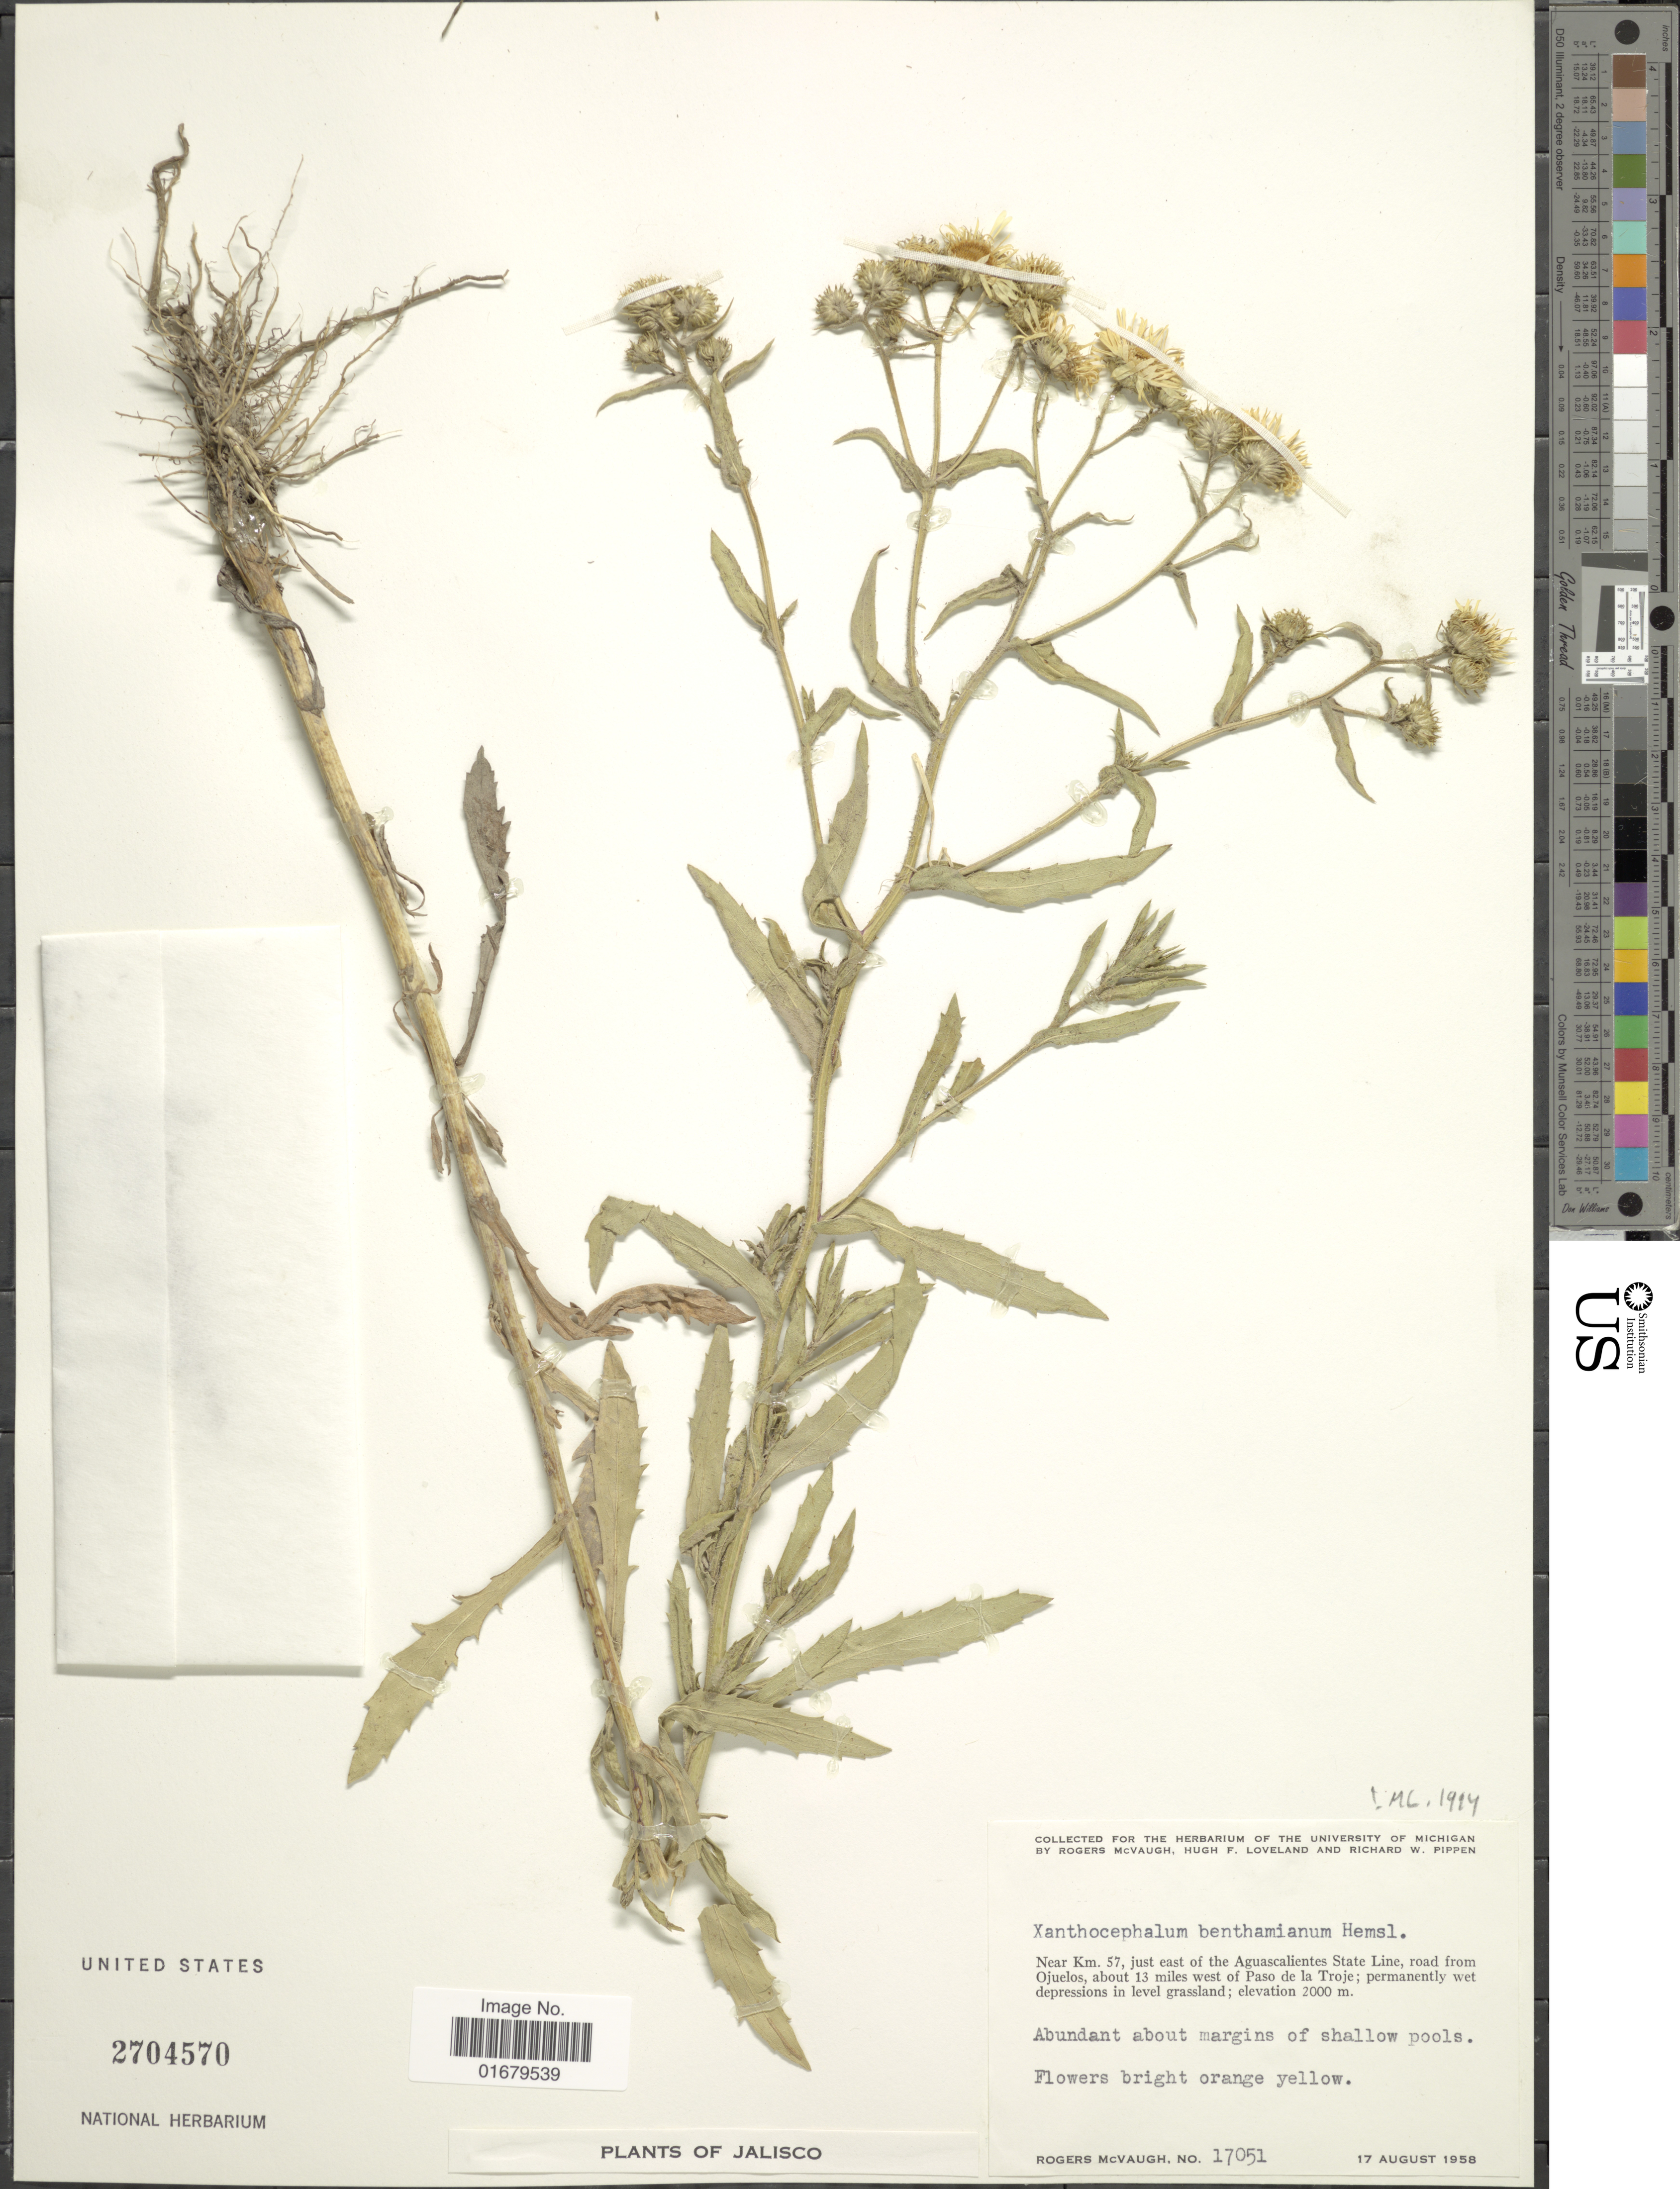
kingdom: Plantae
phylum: Tracheophyta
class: Magnoliopsida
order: Asterales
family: Asteraceae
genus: Xanthocephalum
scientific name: Xanthocephalum benthamianum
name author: Hemsl.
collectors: R. McVaugh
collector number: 17051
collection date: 1958-08-17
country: Mexico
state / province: Aguascalientes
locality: Near Km. 57, just east of the Aguascalientes State Line, road from Ojuelos, about 13 miles west of Paso de la Troje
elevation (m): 2000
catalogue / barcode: US 2704570